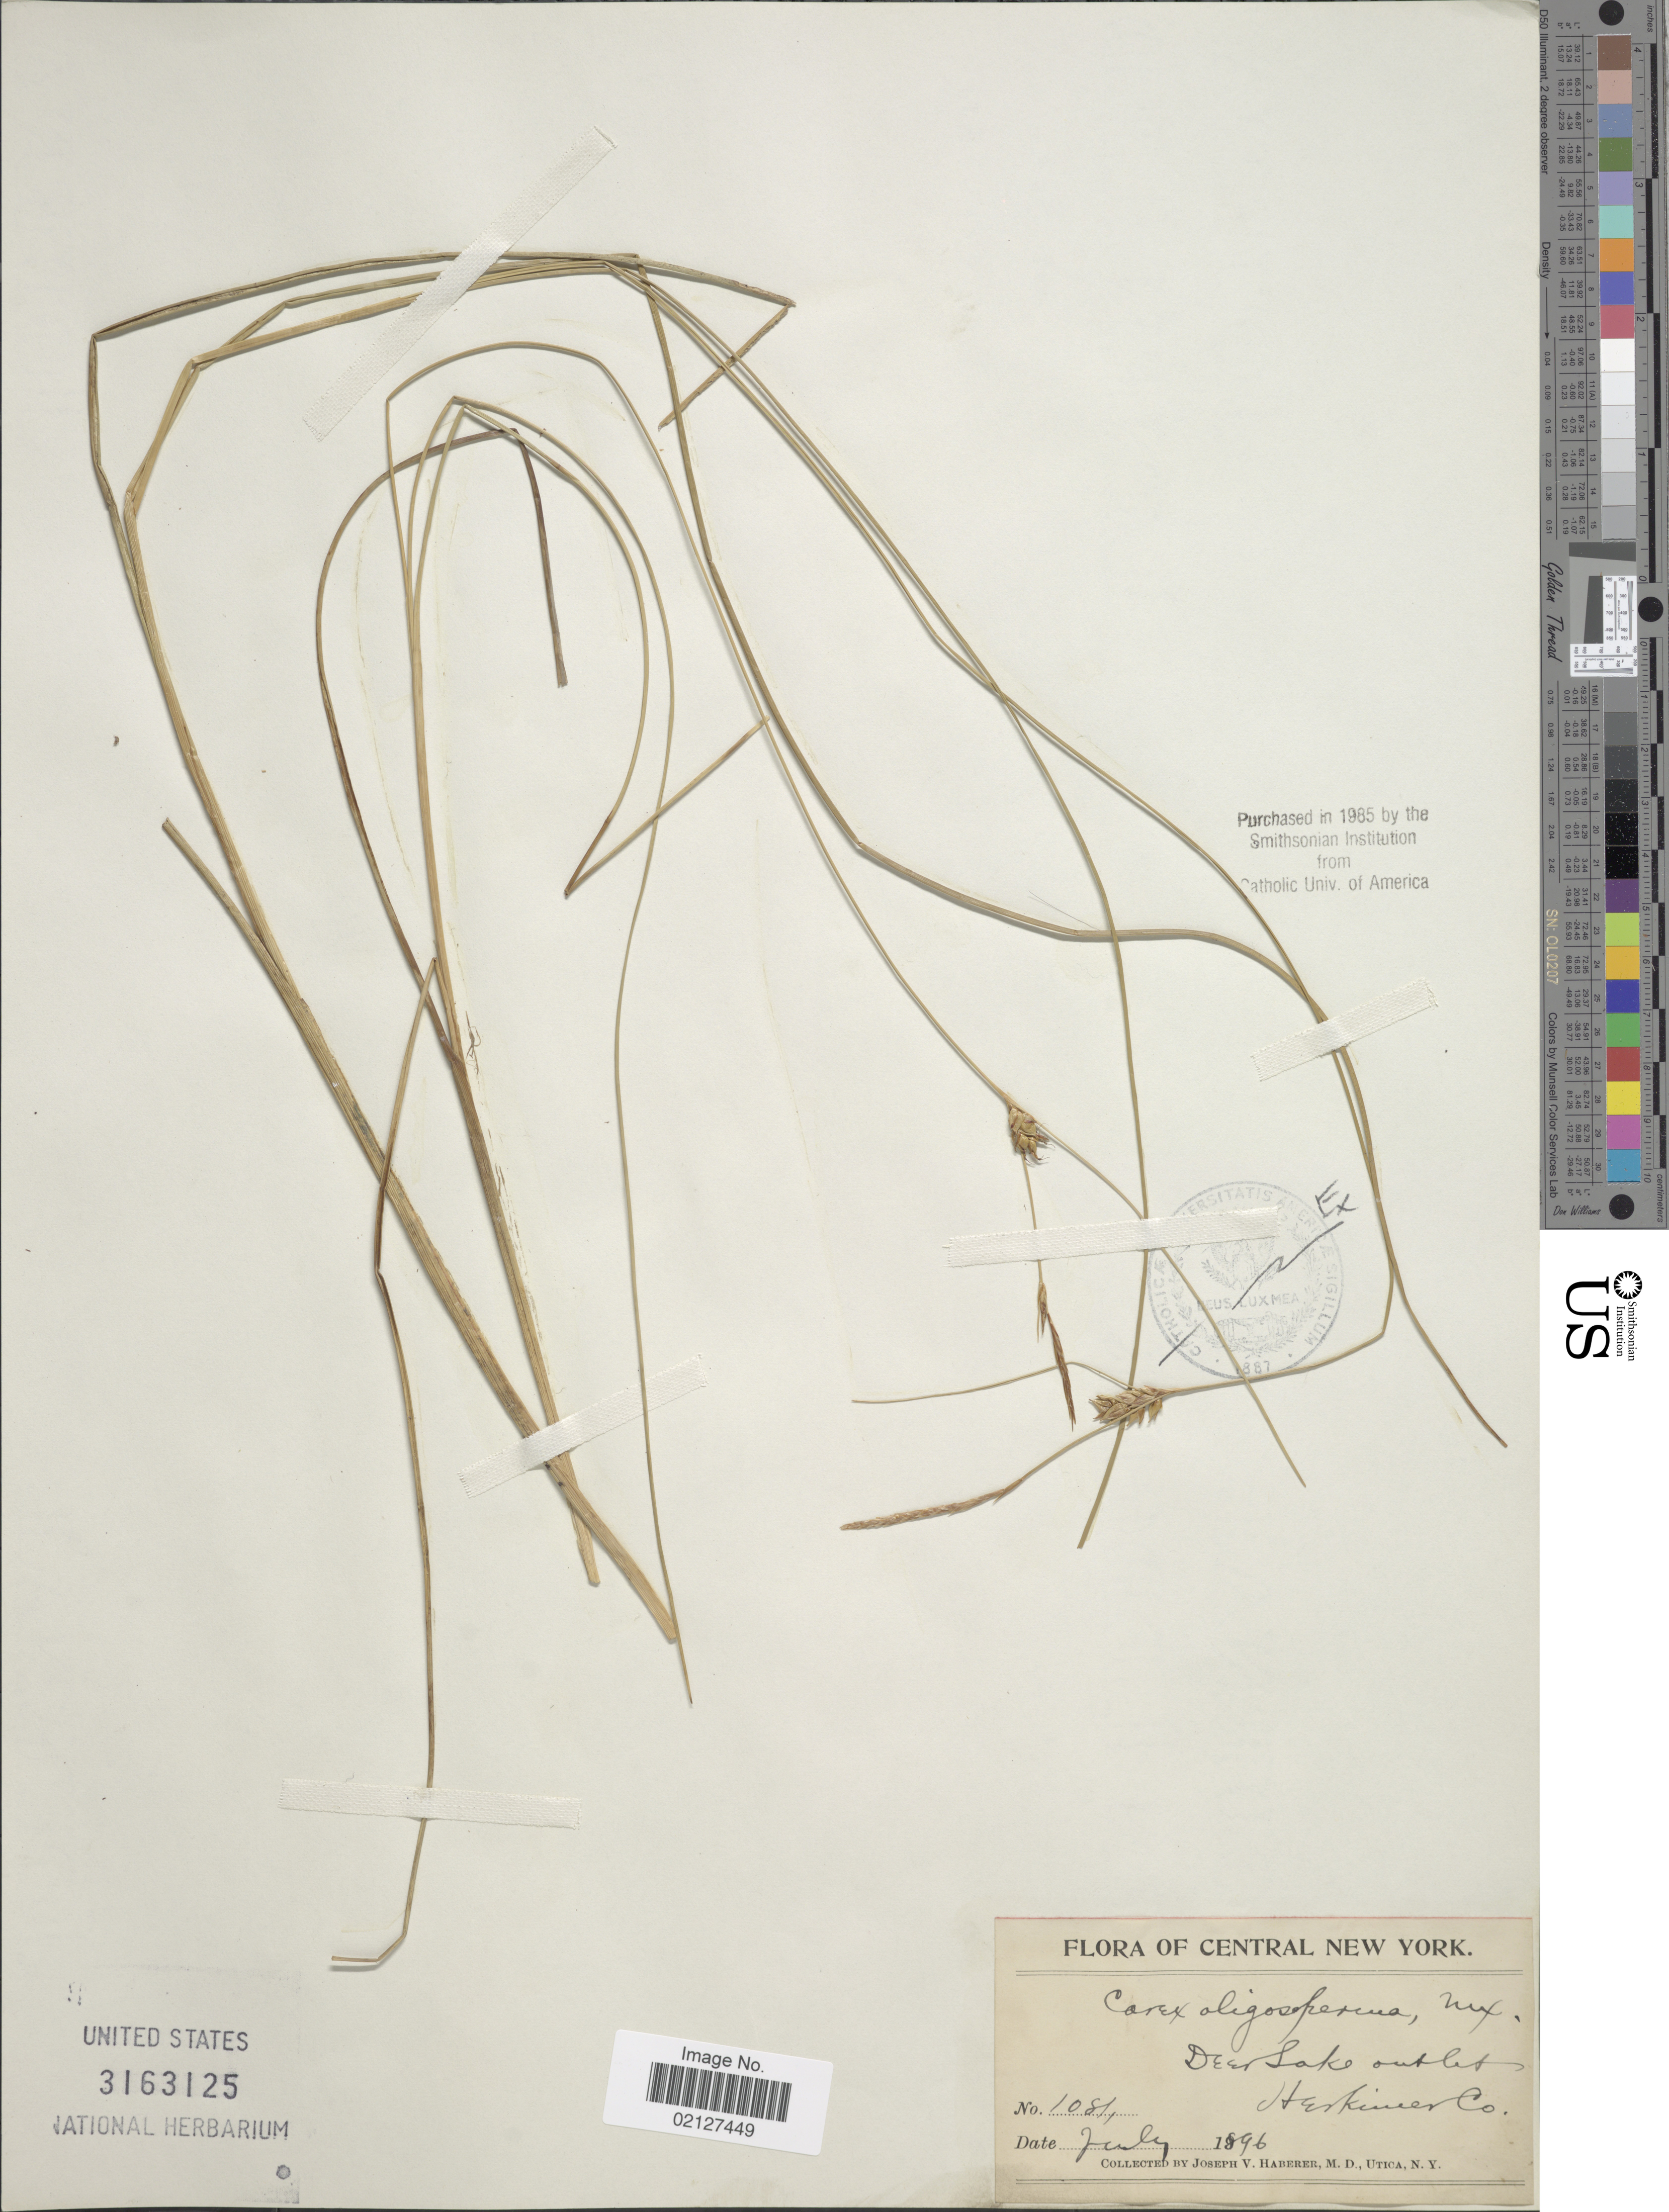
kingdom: Plantae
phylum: Tracheophyta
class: Liliopsida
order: Poales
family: Cyperaceae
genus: Carex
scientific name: Carex oligosperma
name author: Michx.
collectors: J. V. Haberer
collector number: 1081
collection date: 1896-07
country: United States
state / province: New York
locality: Central New York, Deer Lake outlet, Herkimer Co.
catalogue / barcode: US 3163125